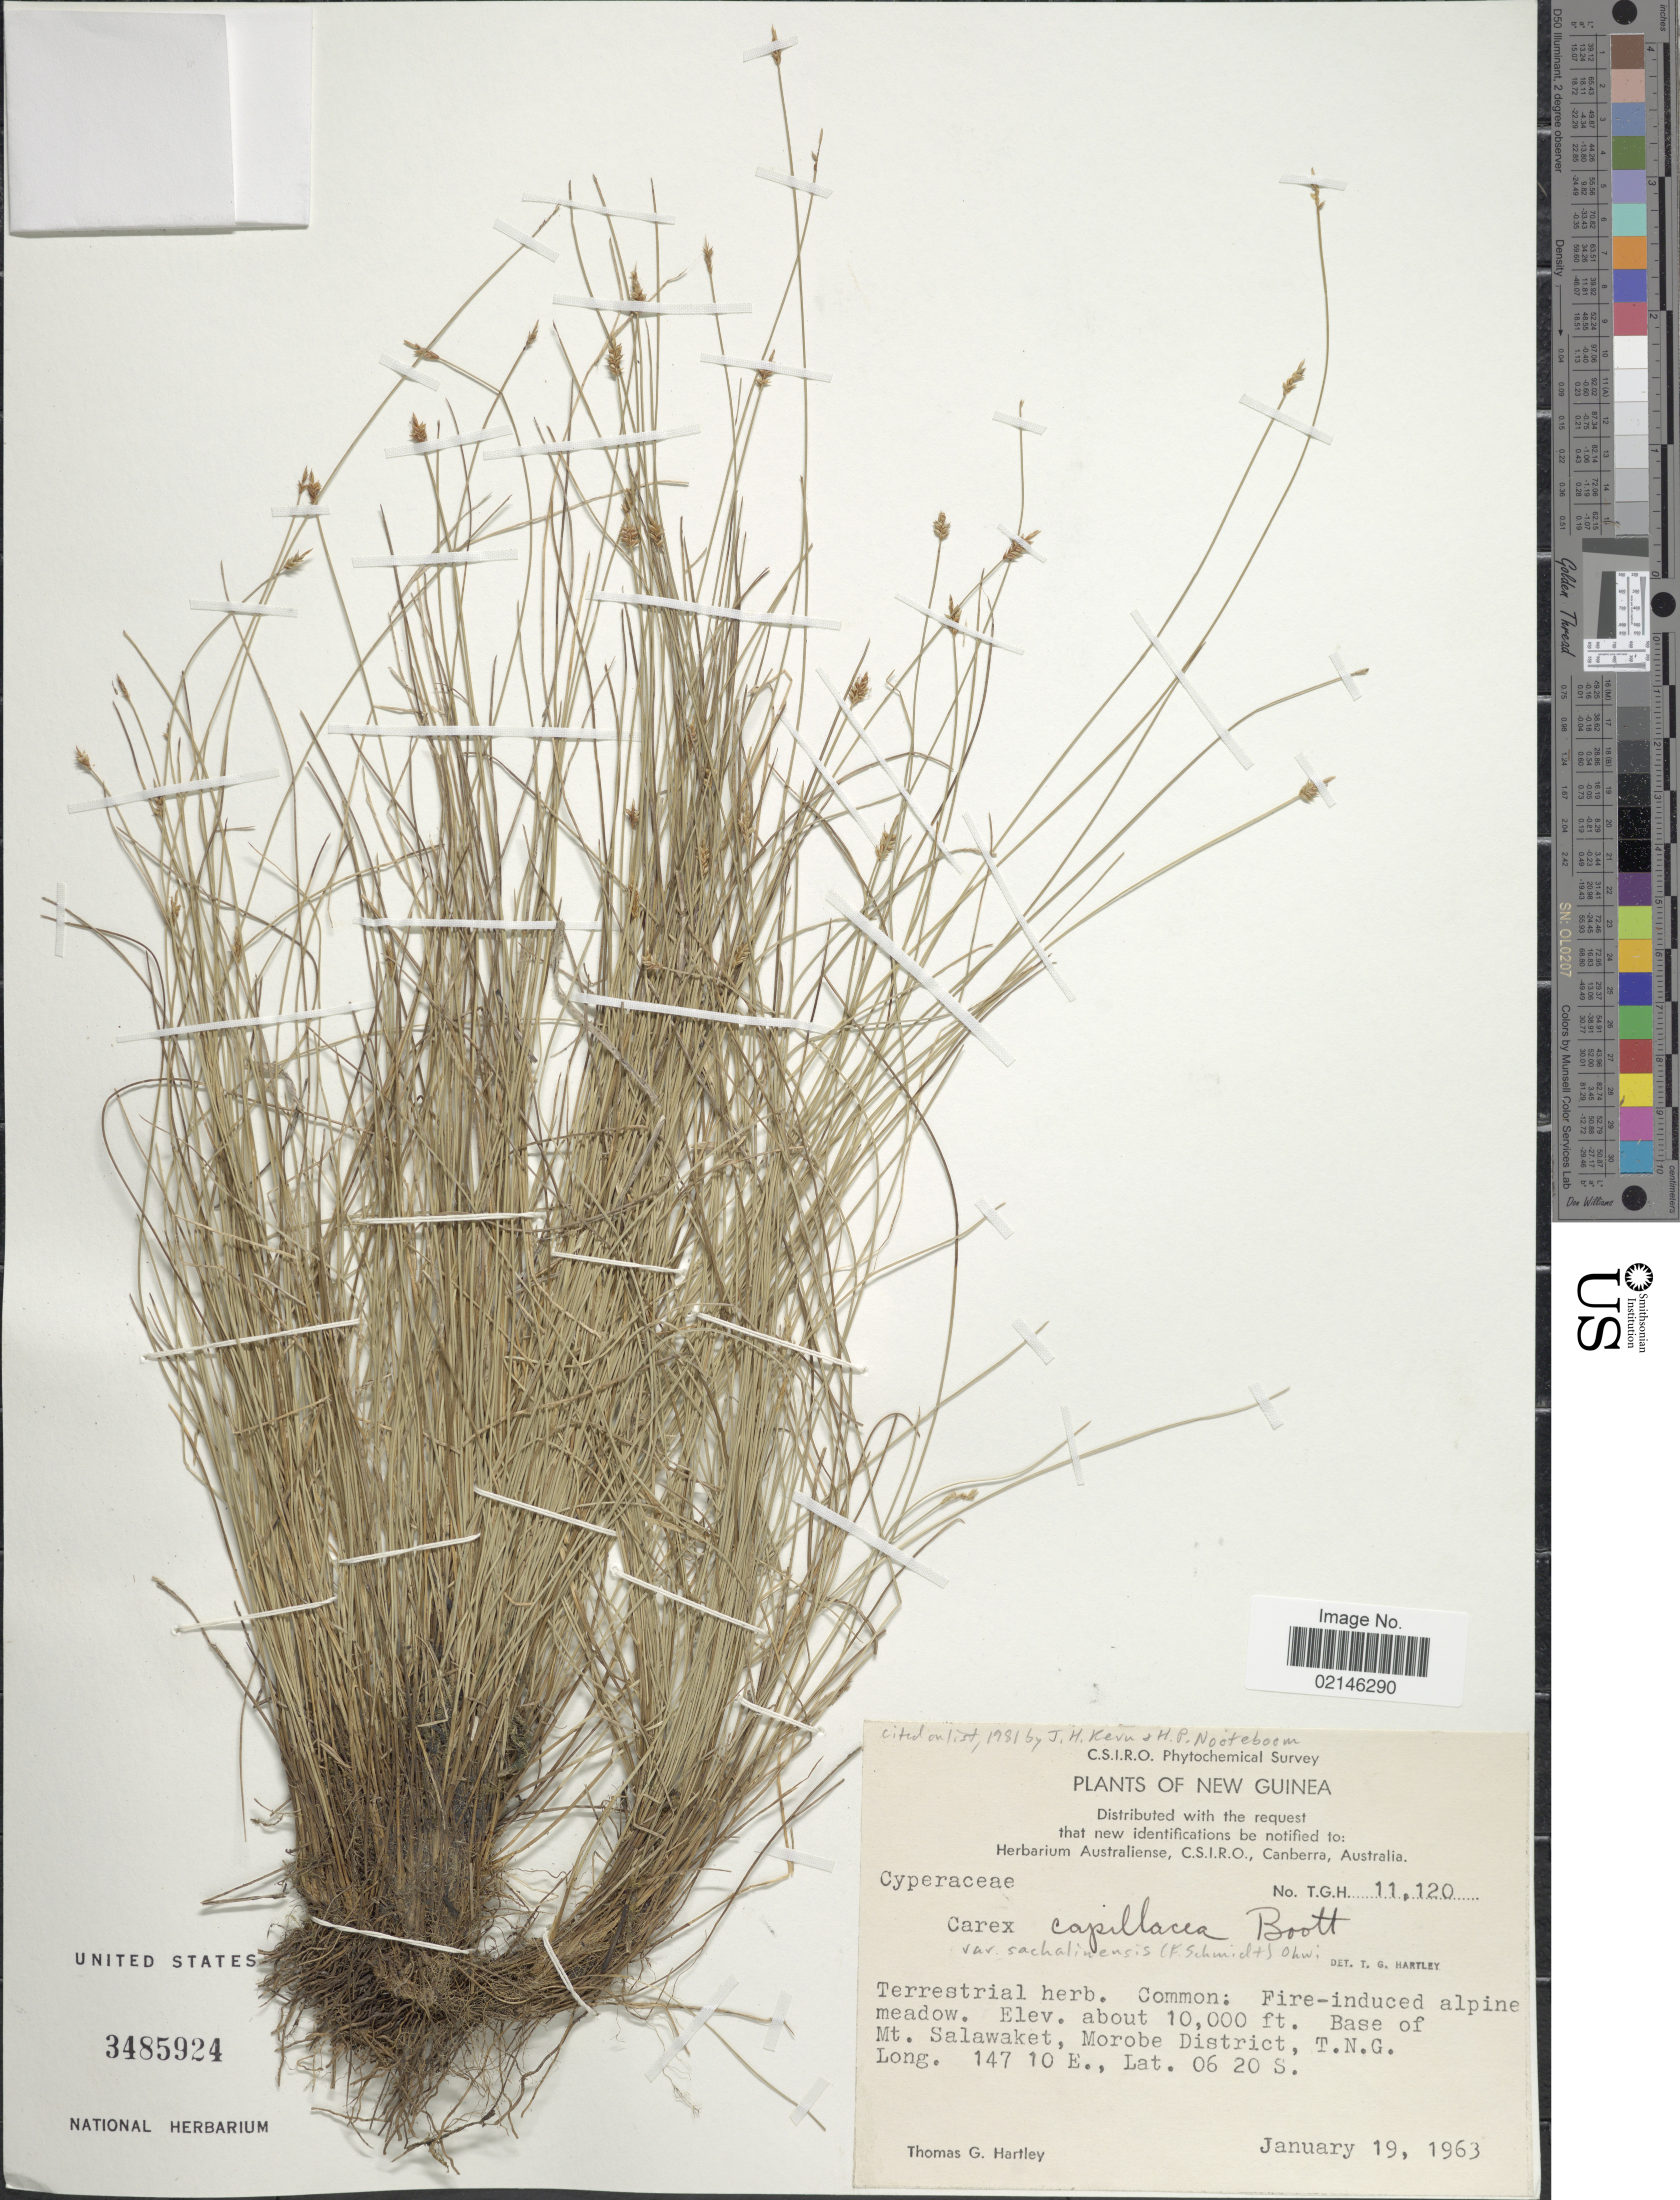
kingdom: Plantae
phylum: Tracheophyta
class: Liliopsida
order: Poales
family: Cyperaceae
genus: Carex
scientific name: Carex capillacea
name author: Boott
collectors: T. G. Hartley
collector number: T.G.H. 11120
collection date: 1963-01-19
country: Papua New Guinea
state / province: Morobe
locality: New Guinea. Base of Mt. Salawaket, T.N.G.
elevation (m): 3048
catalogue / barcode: US 3485924